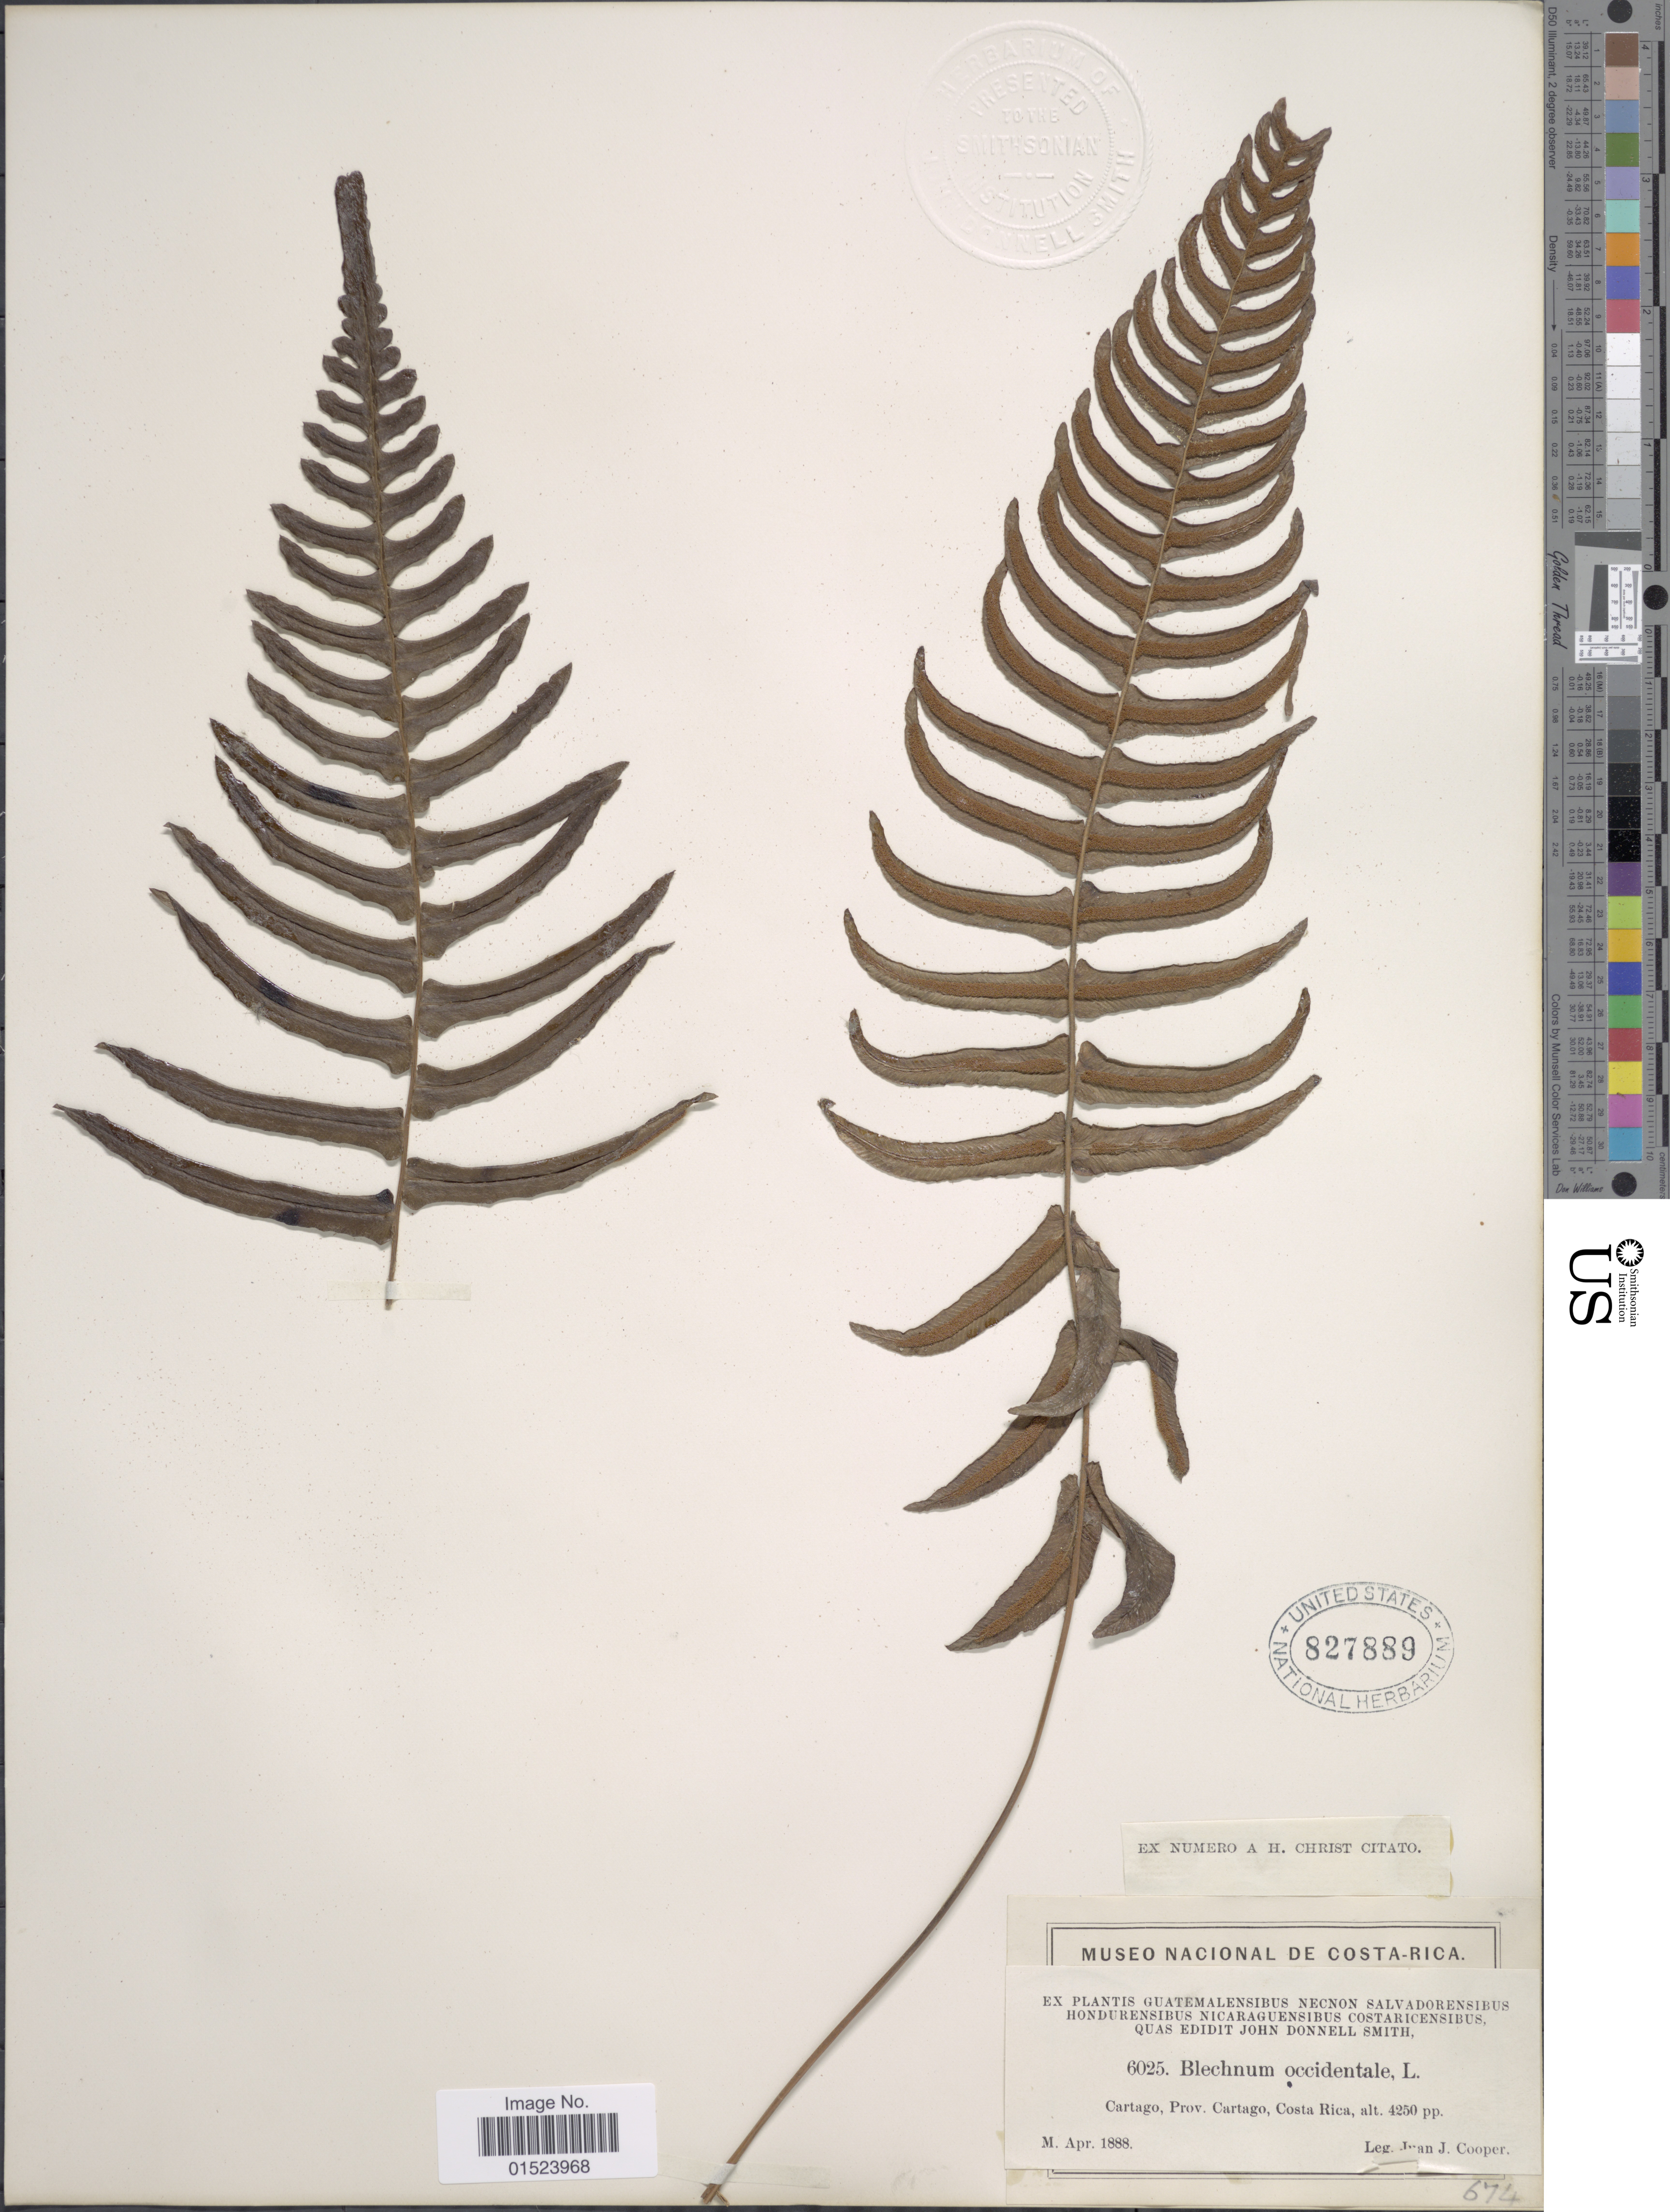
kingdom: Plantae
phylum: Tracheophyta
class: Polypodiopsida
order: Polypodiales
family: Blechnaceae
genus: Blechnum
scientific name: Blechnum glandulosum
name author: Link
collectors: J. J. Cooper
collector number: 6025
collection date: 1888-04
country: Costa Rica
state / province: Cartago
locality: Cartago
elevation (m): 1295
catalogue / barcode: US 827889